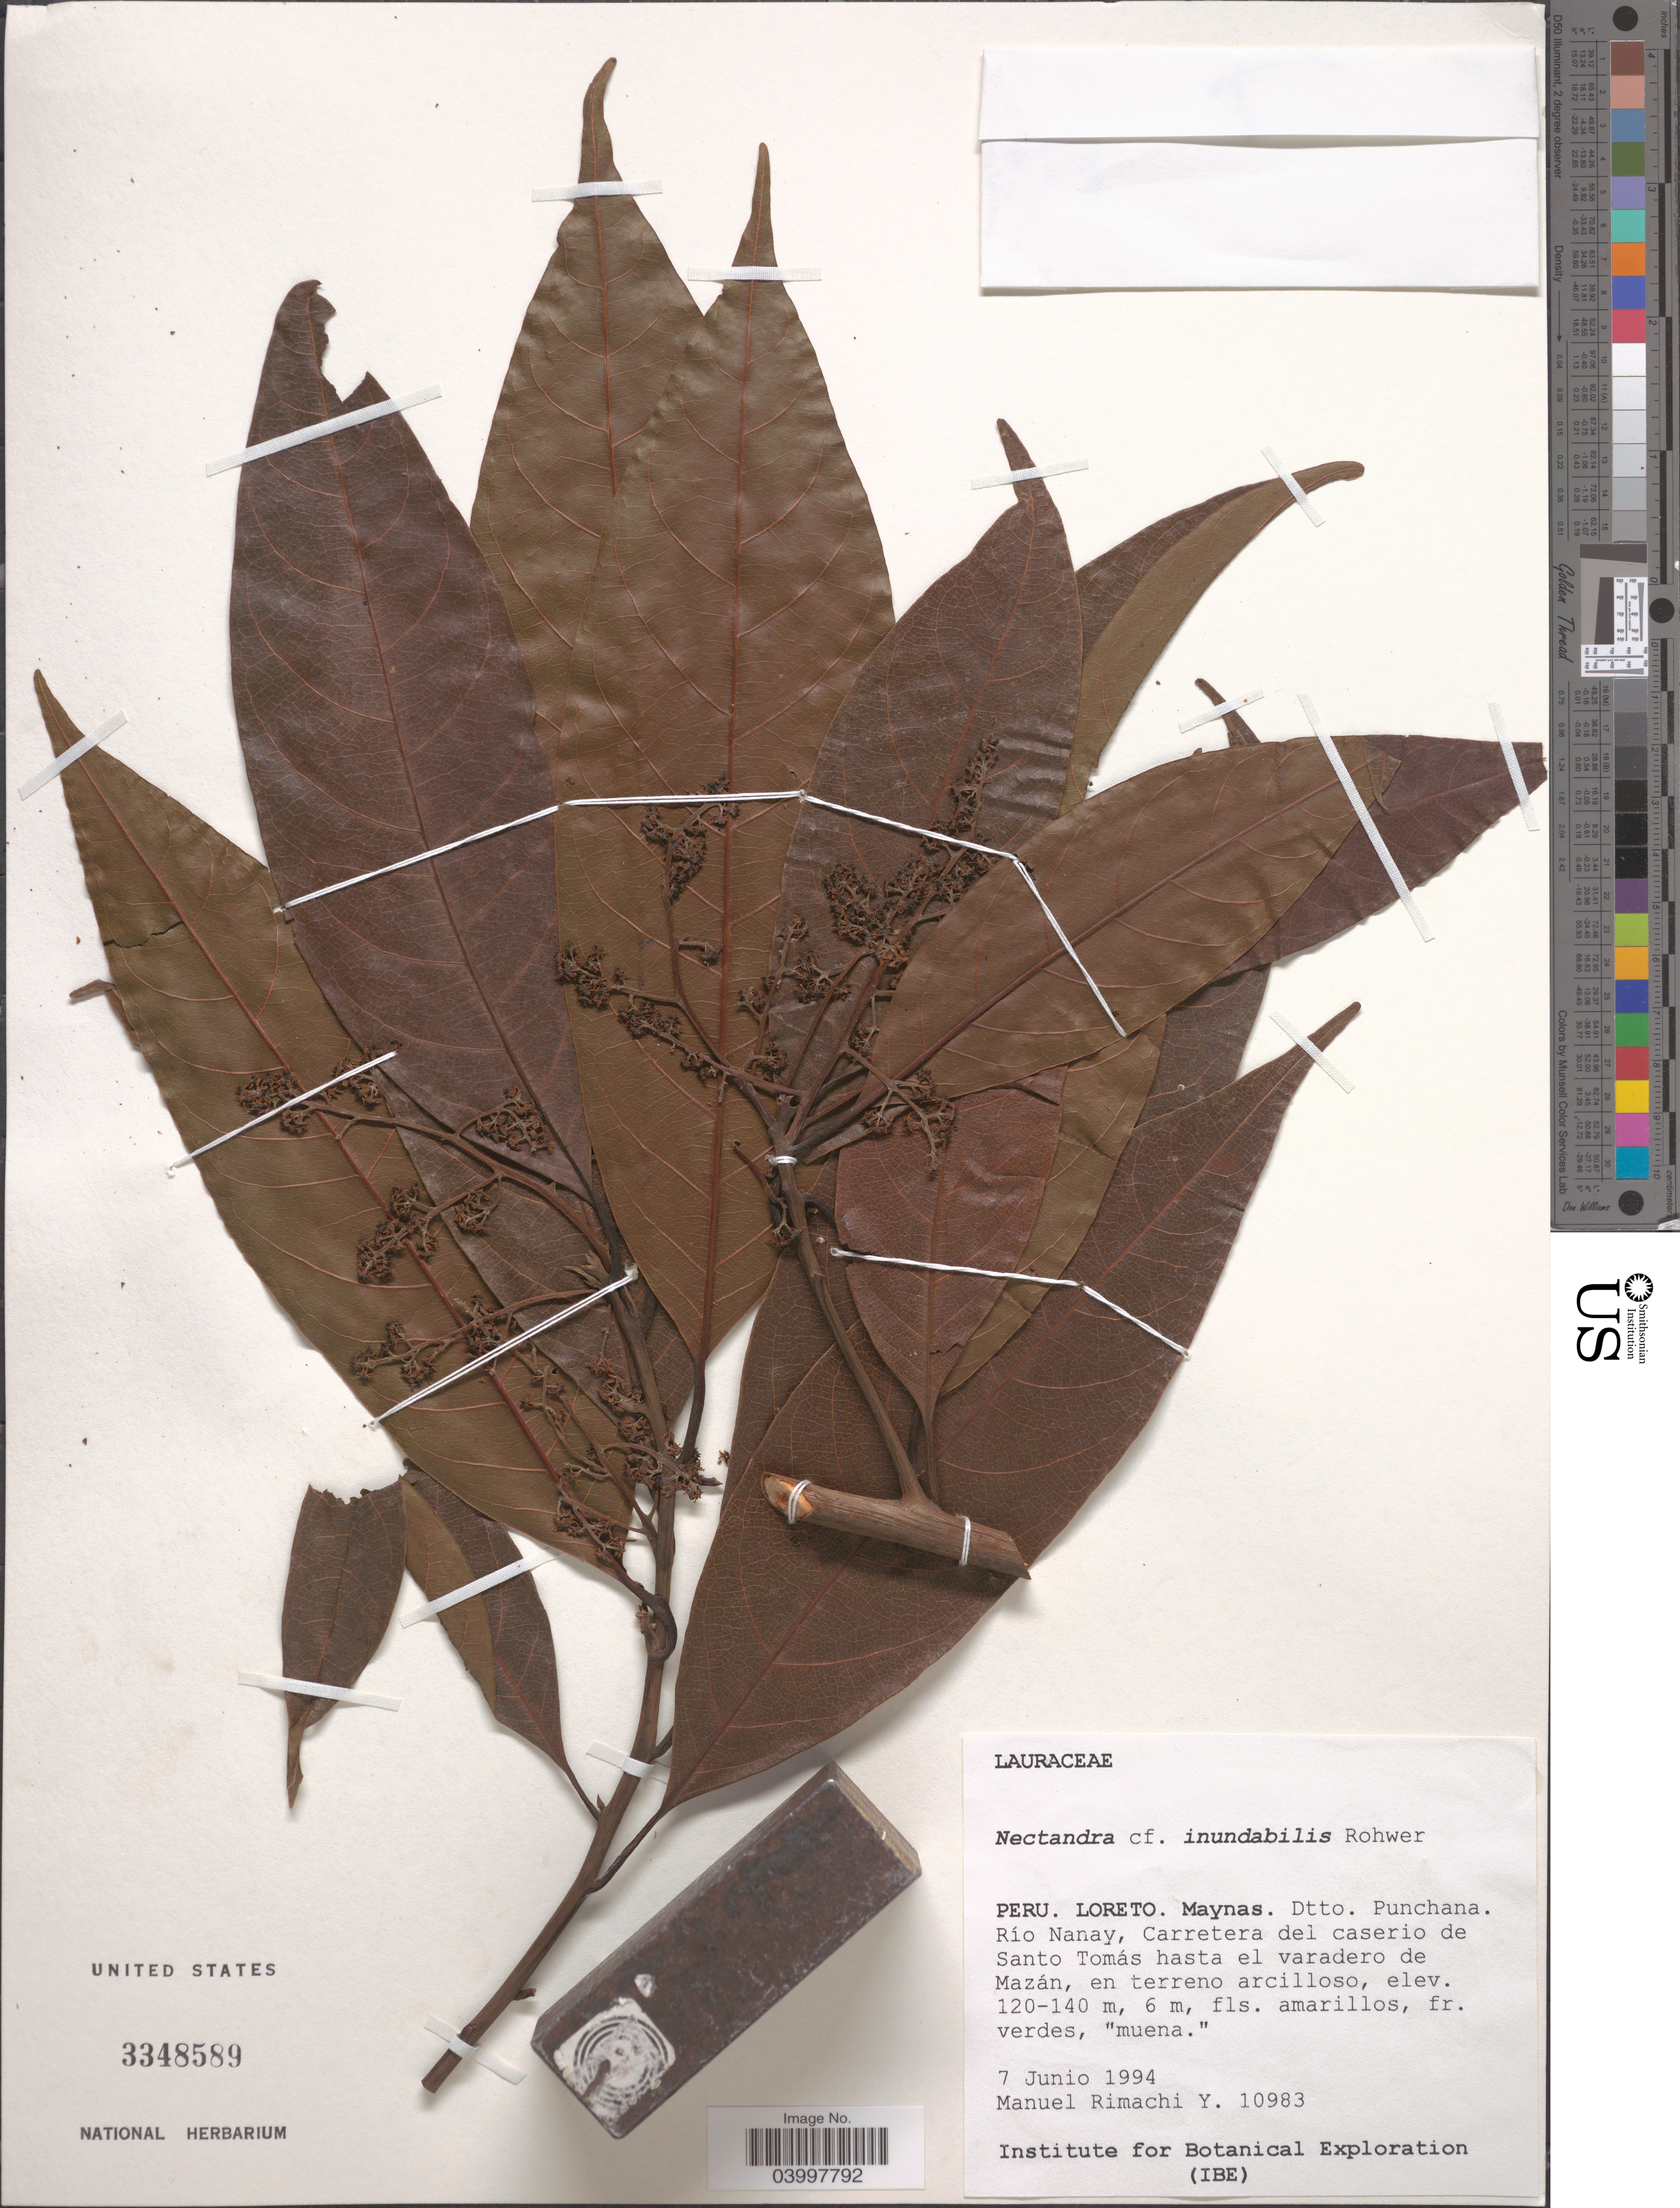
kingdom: Plantae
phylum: Tracheophyta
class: Magnoliopsida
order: Laurales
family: Lauraceae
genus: Nectandra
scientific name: Nectandra inundabilis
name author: Rohwer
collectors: M. Rimachi Y.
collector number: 10983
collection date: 1994-06-07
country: Peru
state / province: Loreto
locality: Maynas. Dtto. Punchana. Río Nanay, Carretera del caserio de Santo Tomás hasta el varadero de Mazán.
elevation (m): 120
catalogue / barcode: US 3348589